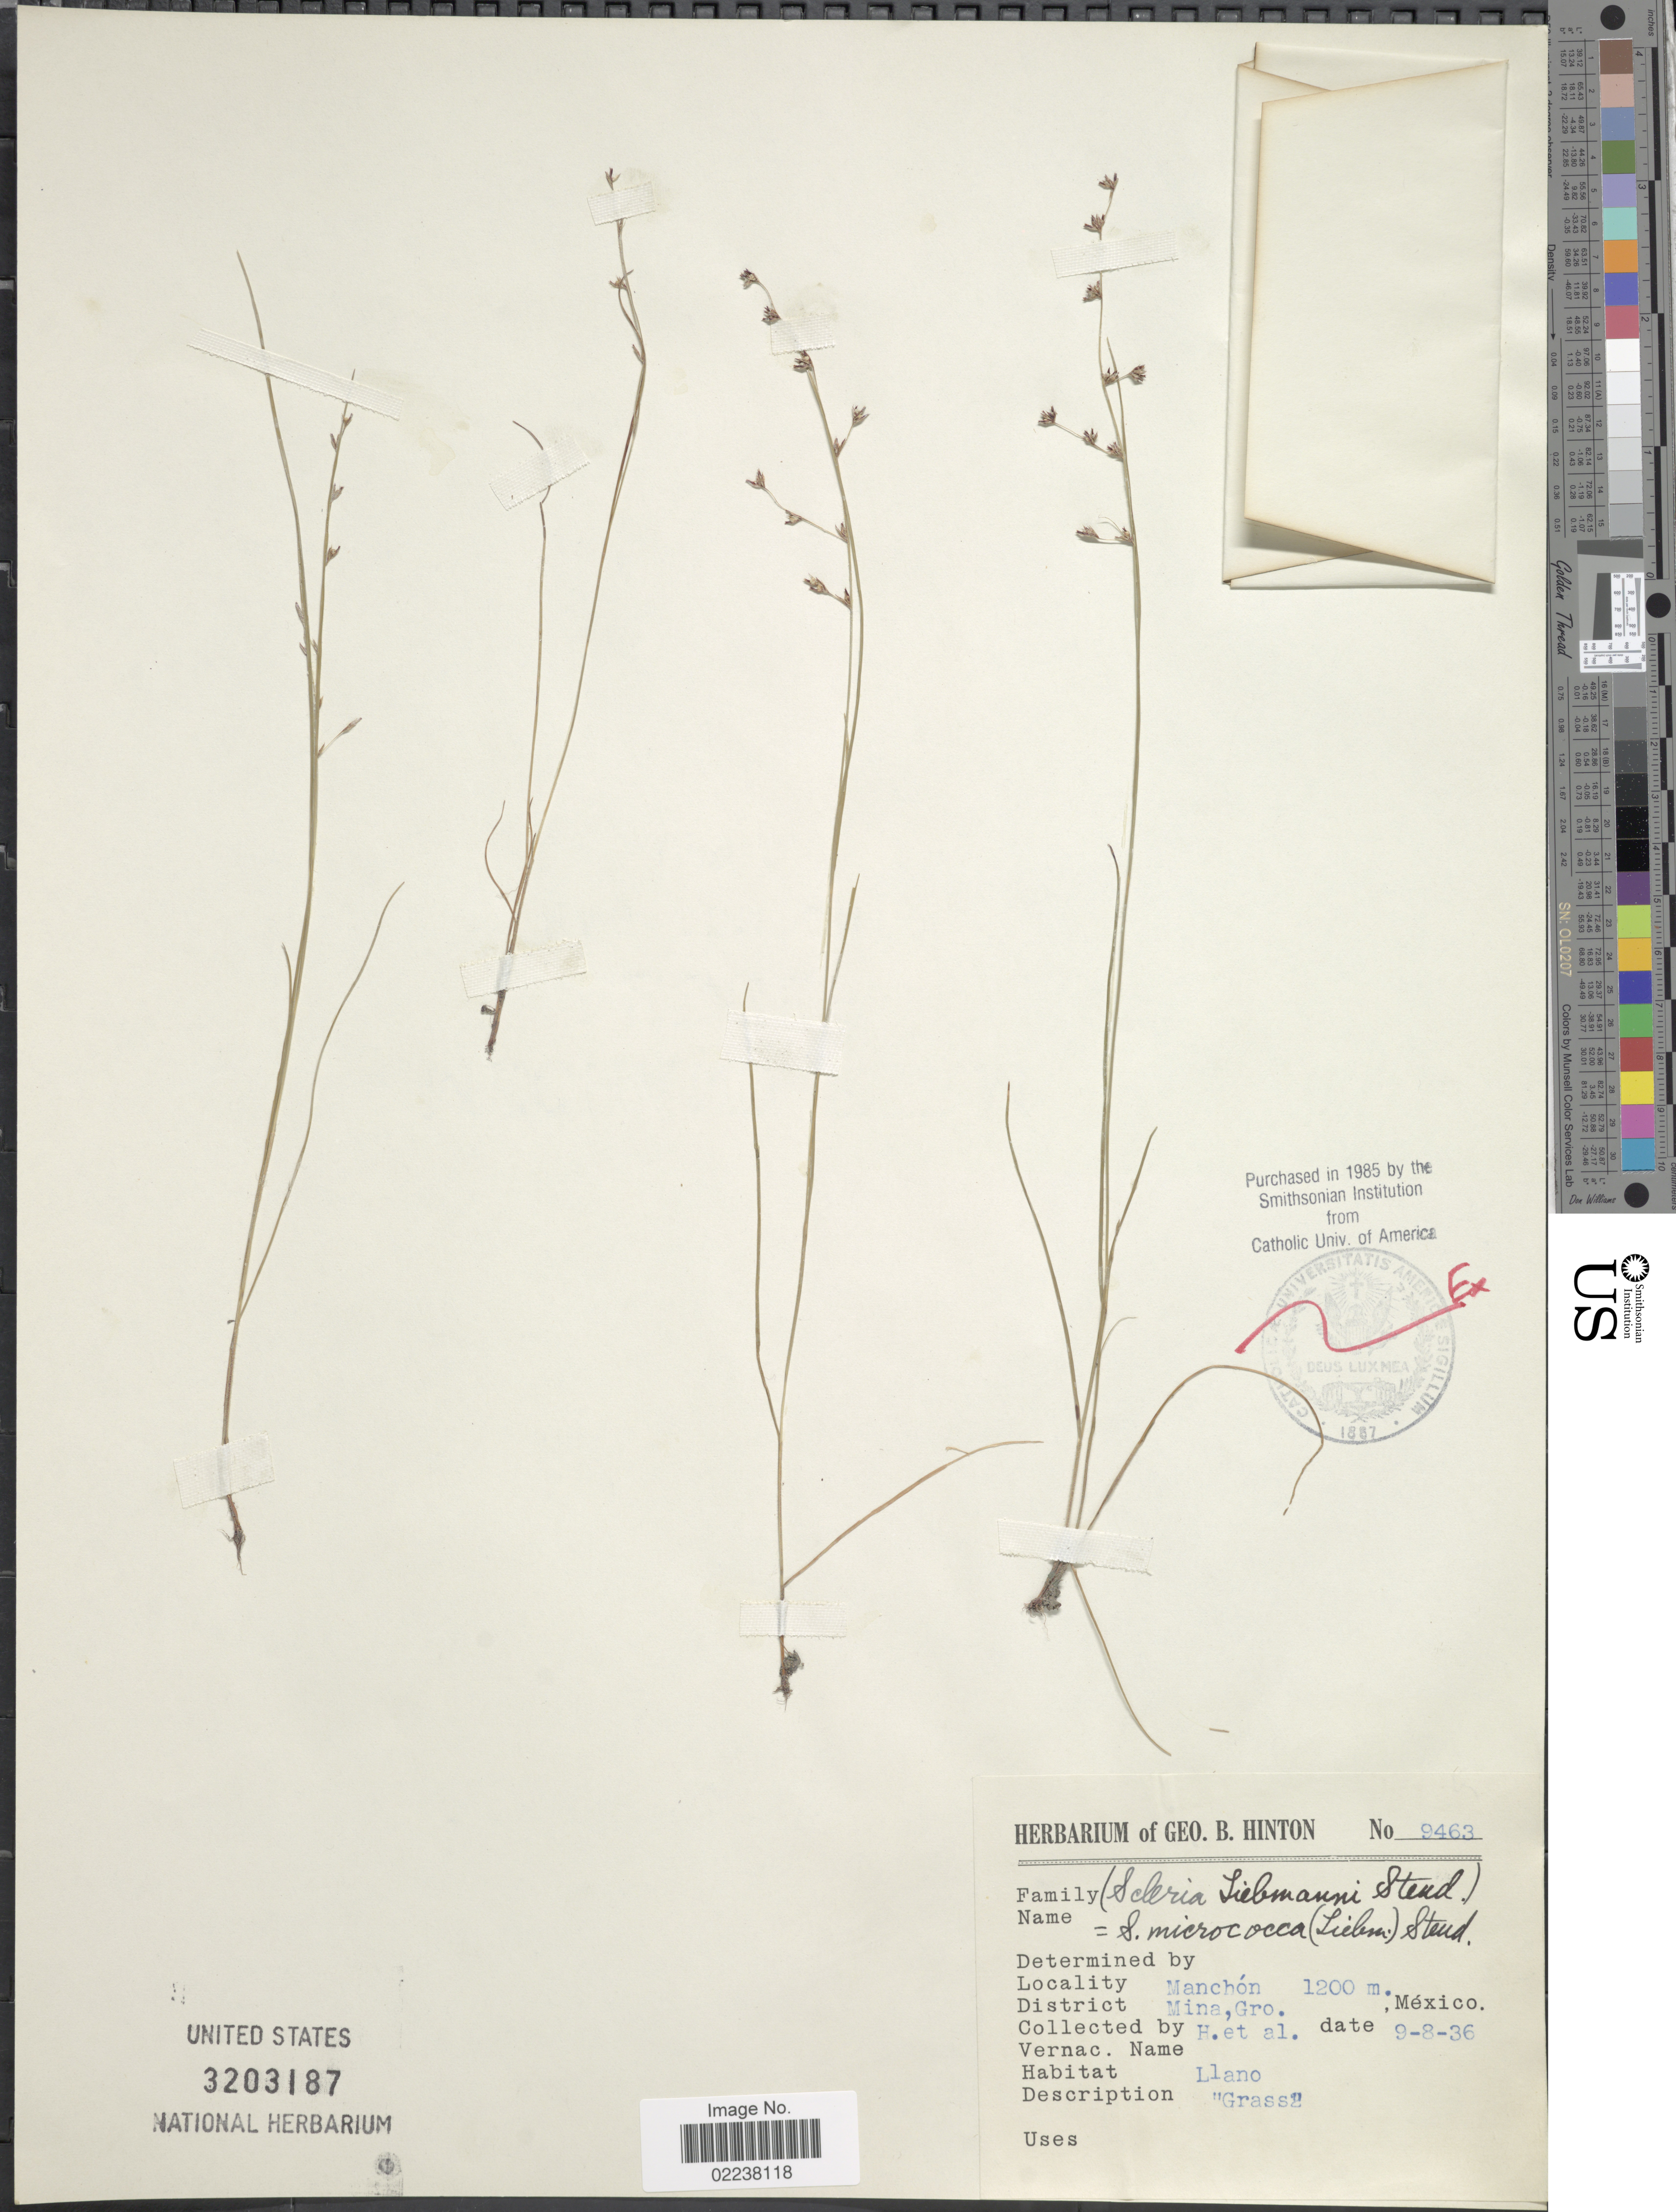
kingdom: Plantae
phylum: Tracheophyta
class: Liliopsida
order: Poales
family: Cyperaceae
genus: Scleria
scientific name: Scleria micrococca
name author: (Liebm.) Steud.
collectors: G. B. Hinton & et al.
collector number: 9463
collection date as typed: Transcribed d/m/y: 8/9/36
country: Mexico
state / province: Guerrero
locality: Manchon, District Mina, Gro.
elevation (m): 1200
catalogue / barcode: US 3203187